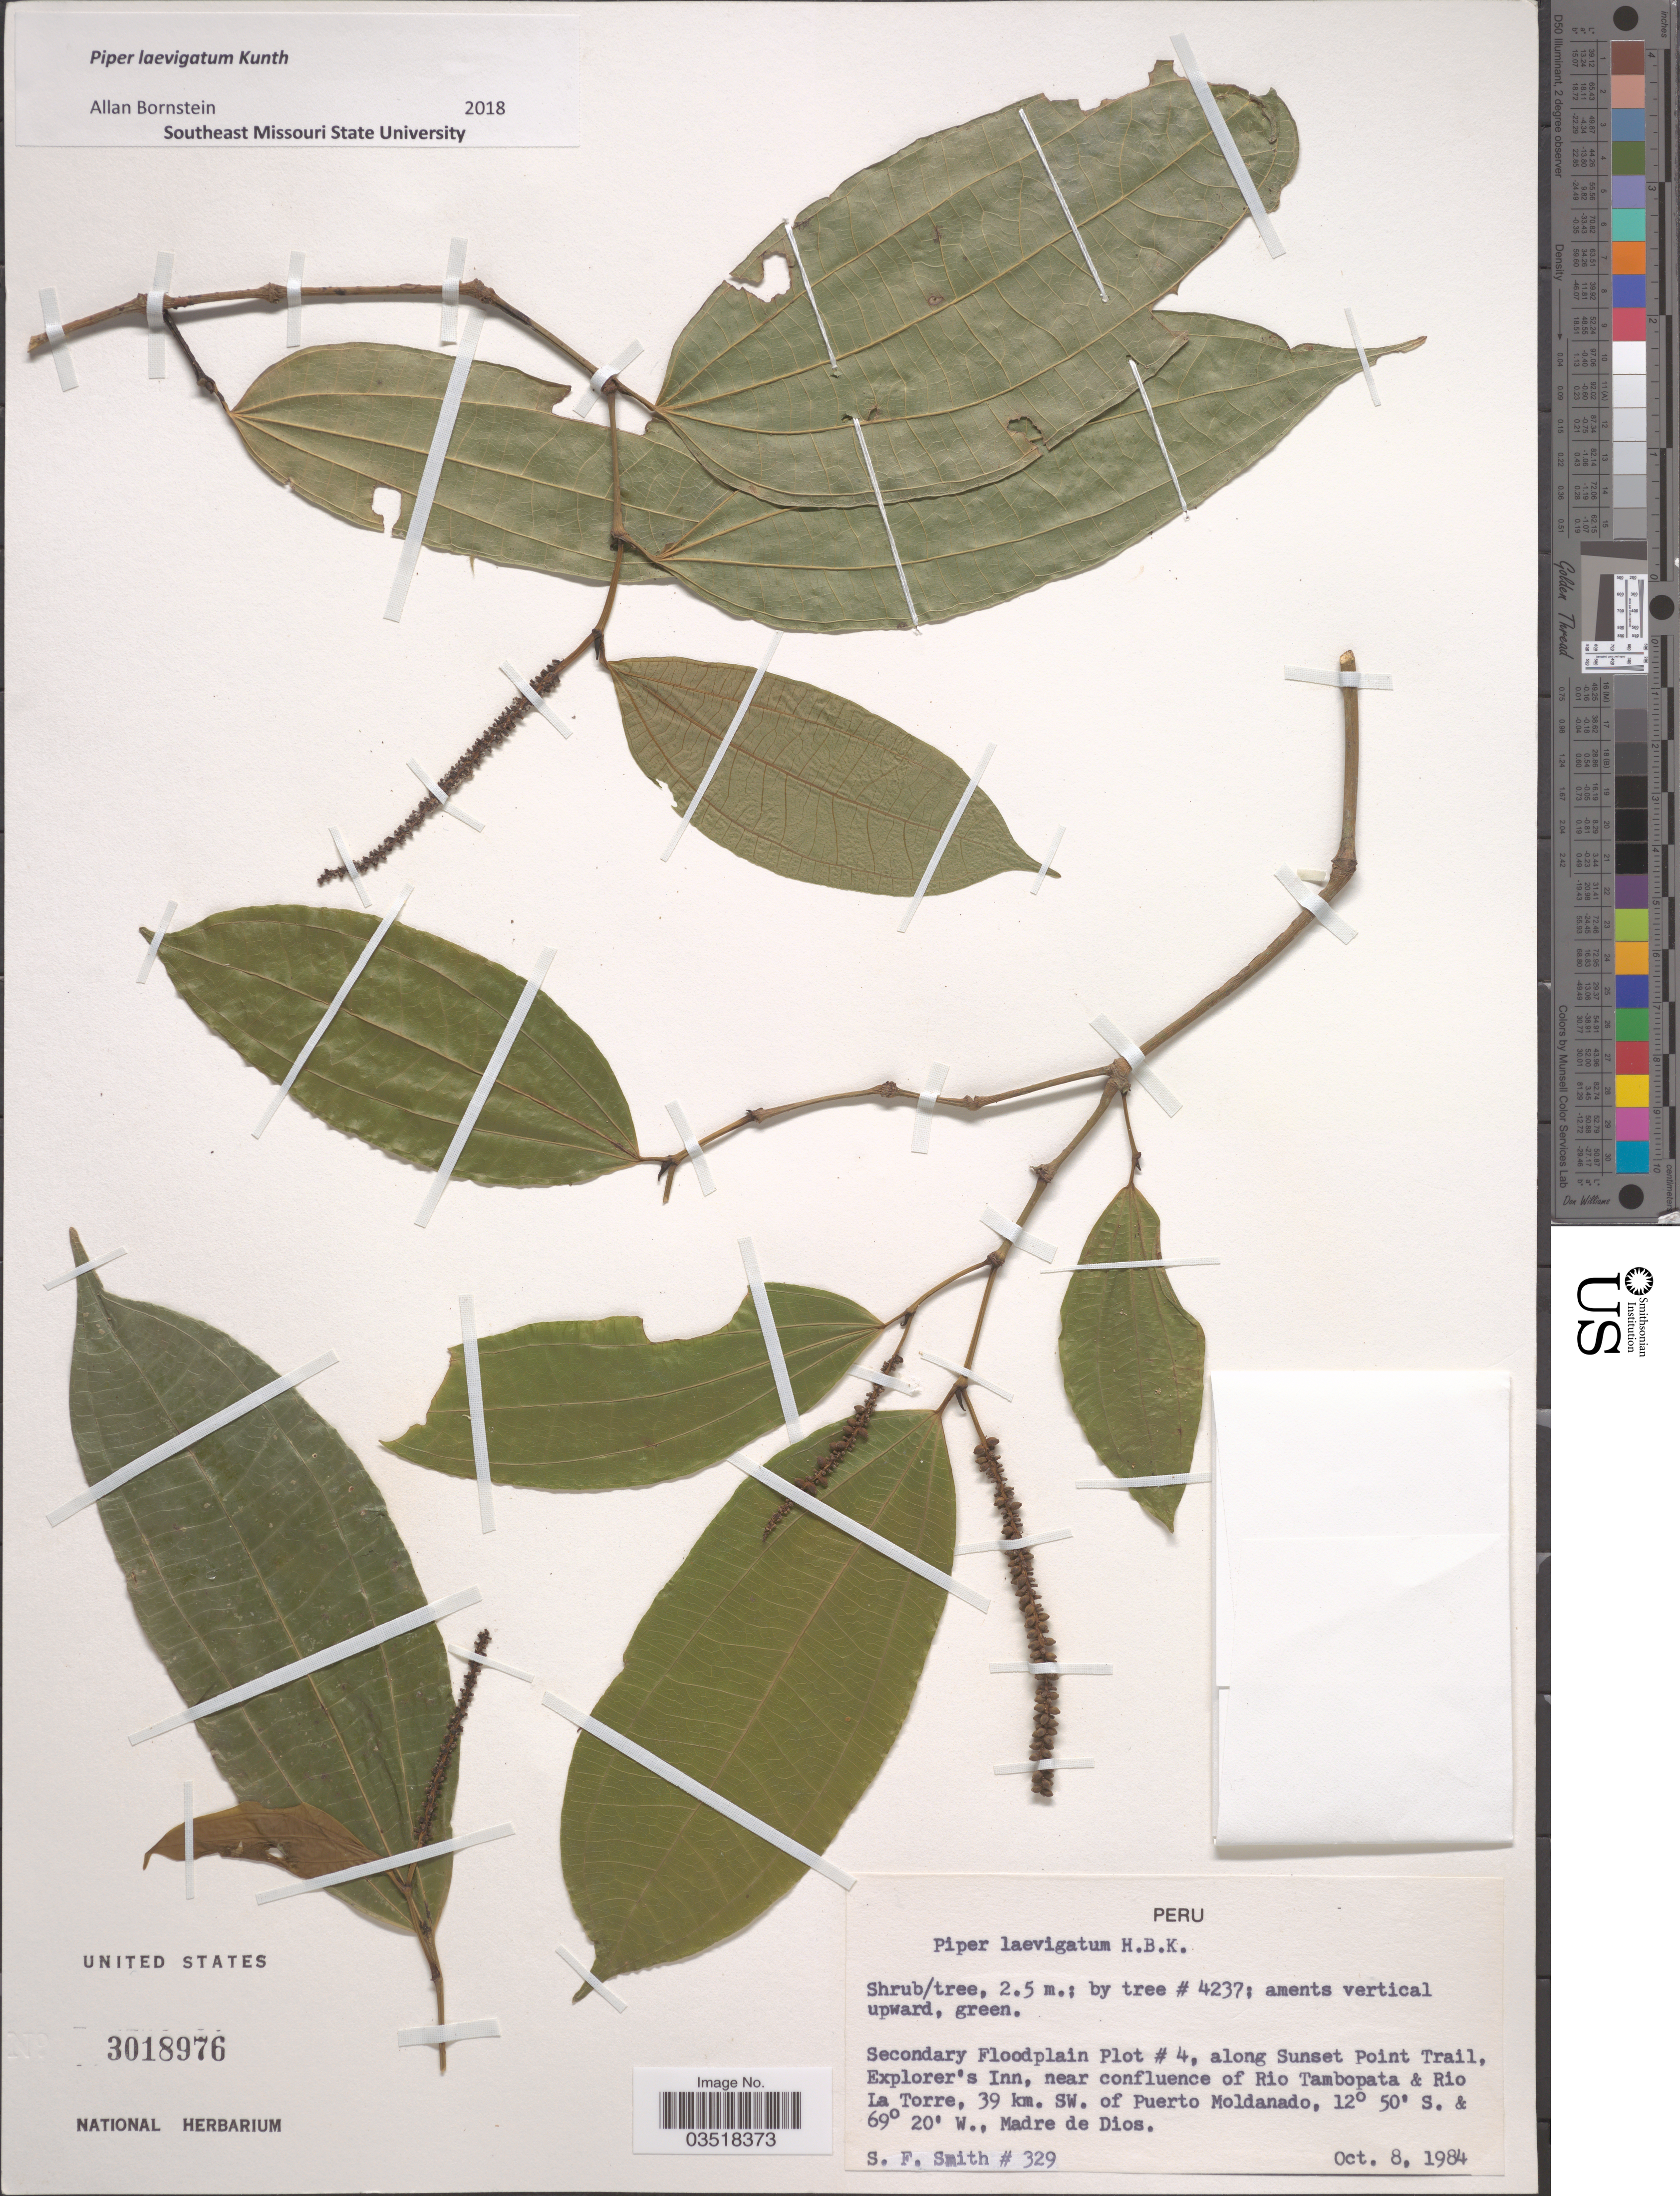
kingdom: Plantae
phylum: Tracheophyta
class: Magnoliopsida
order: Piperales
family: Piperaceae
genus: Piper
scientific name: Piper laevigatum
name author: Kunth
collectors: S.F. Smith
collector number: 329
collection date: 1984-10-08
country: Peru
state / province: Madre de Dios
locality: Secondary Floodplain Plot #4, along Sunset Point Trail, Explorer's Inn, near confluence of Rio Tambopata & Rio La Torre, 39 km. SW. of Puerto Moldanado.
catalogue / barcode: US 3018976